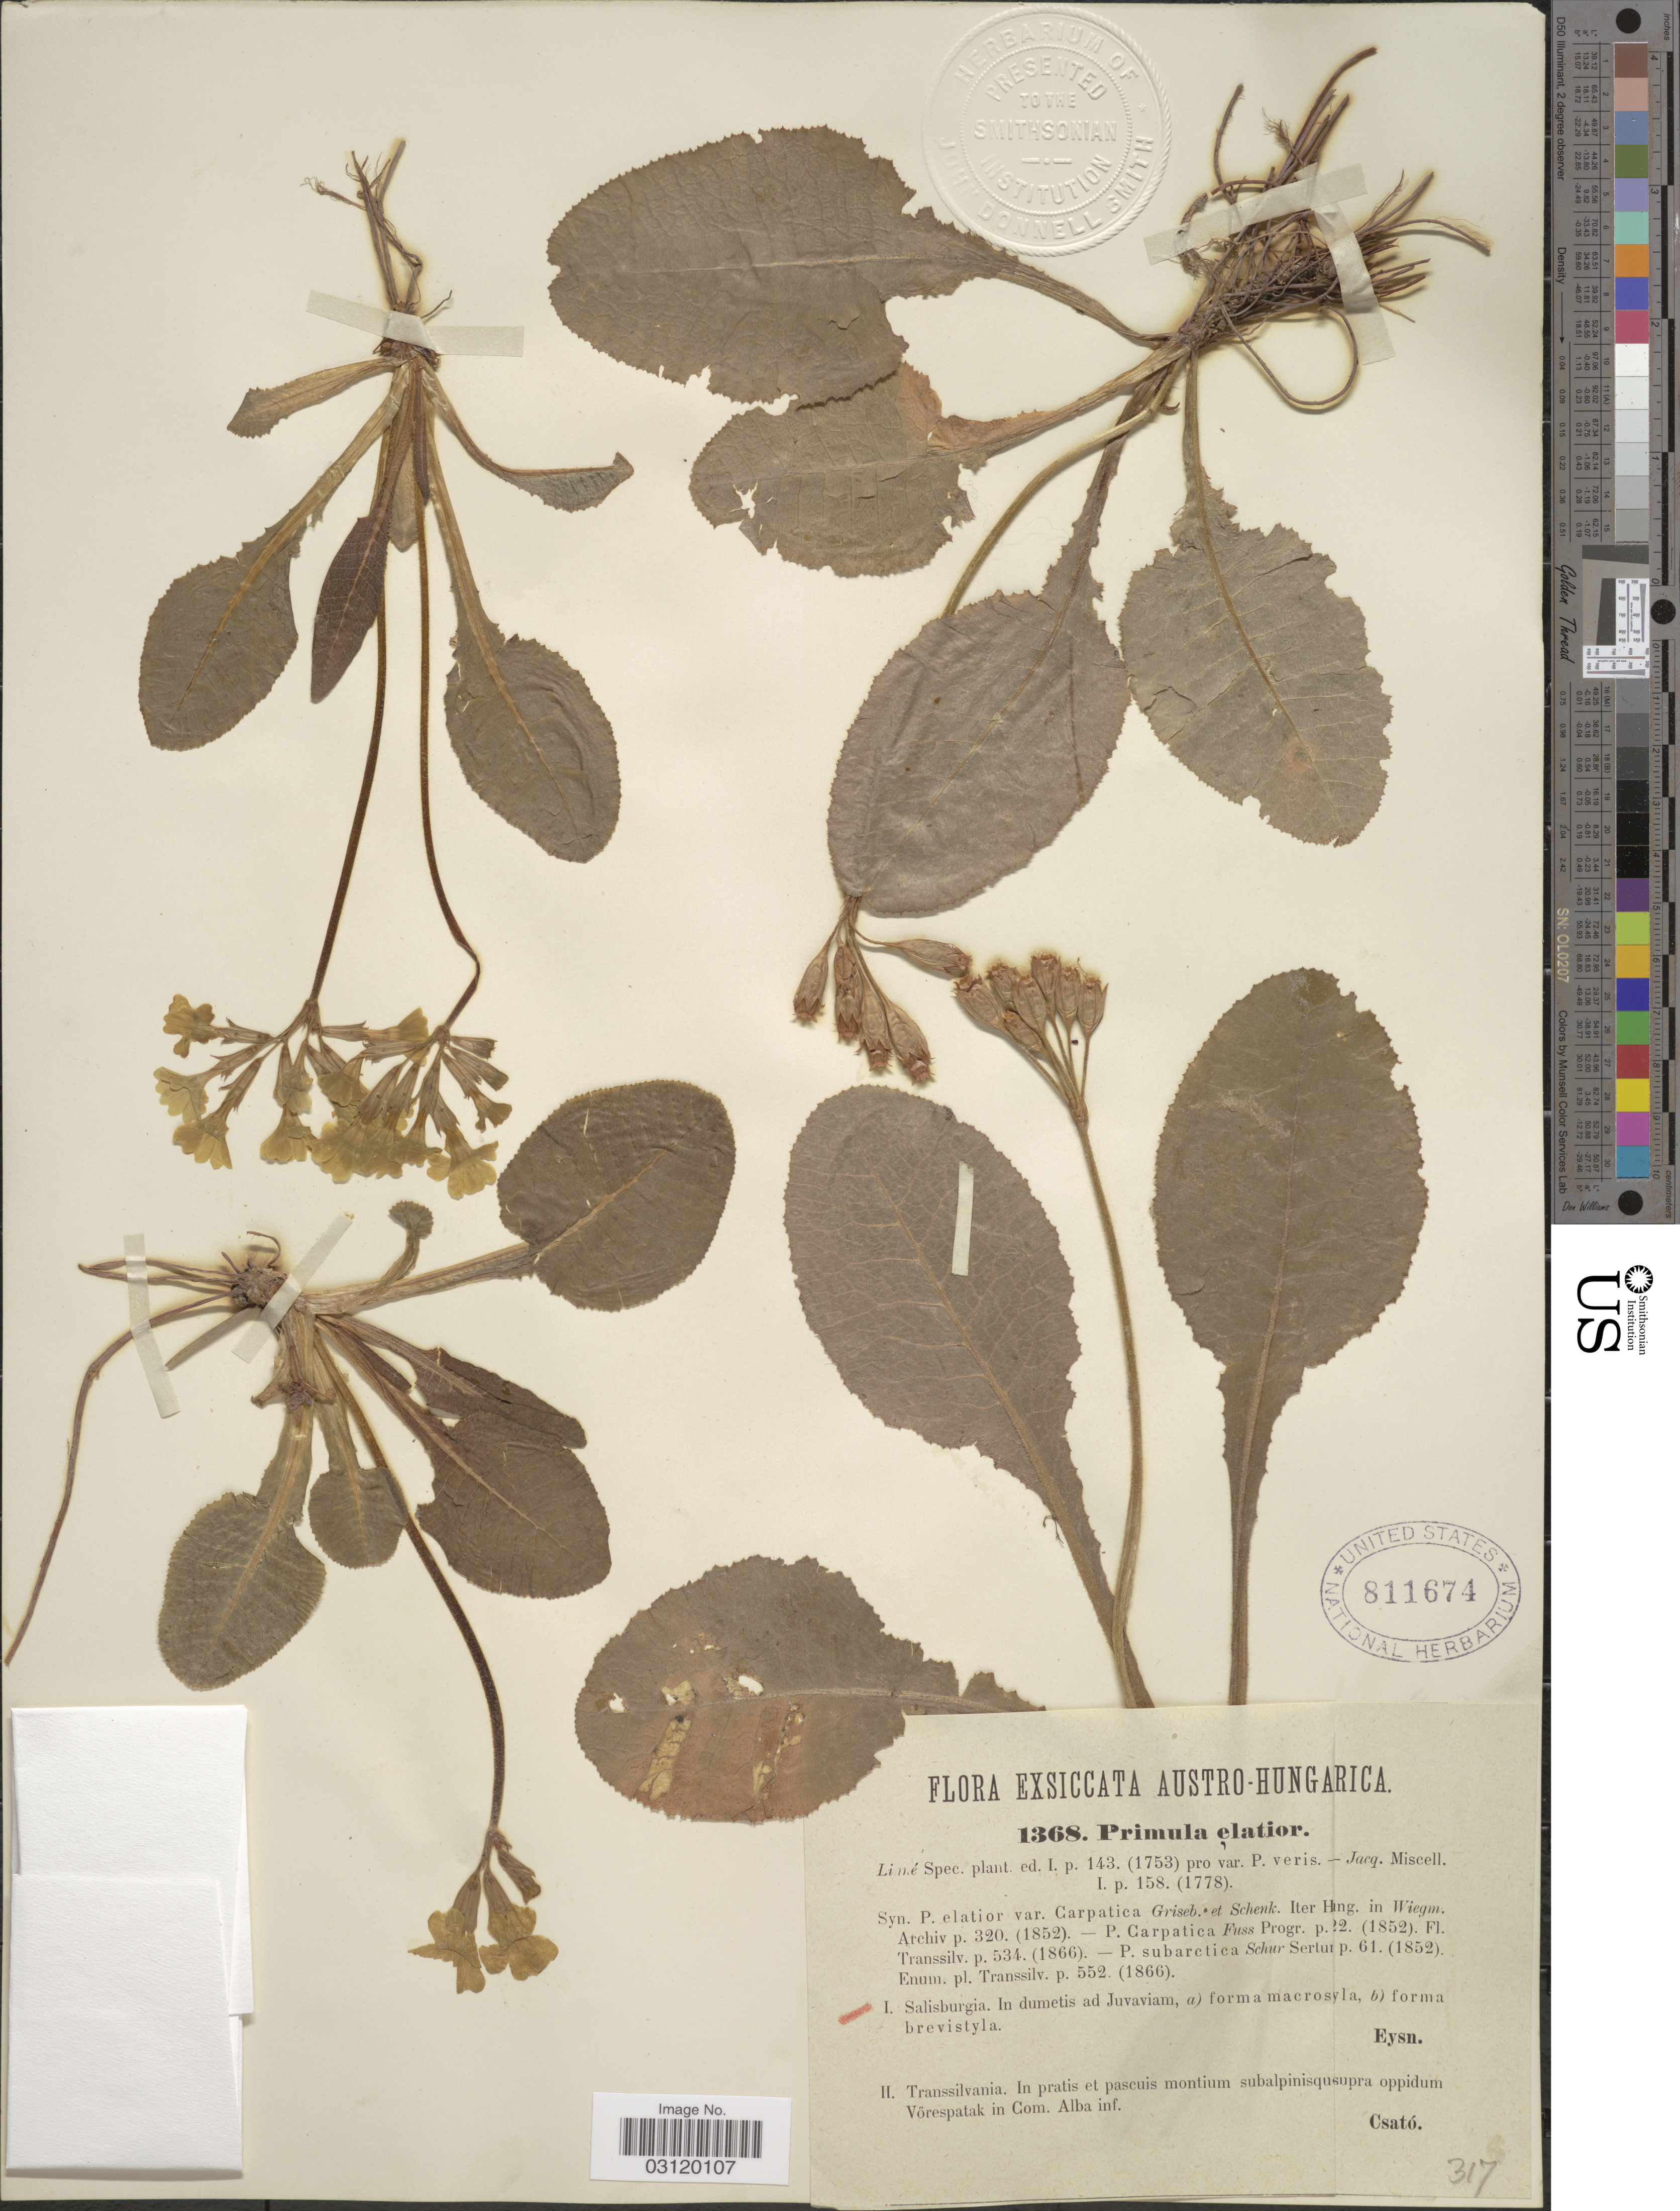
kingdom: Plantae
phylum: Tracheophyta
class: Magnoliopsida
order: Ericales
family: Primulaceae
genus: Primula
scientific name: Primula elatior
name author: (L.) Hill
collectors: -. Eysn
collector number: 1368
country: Austria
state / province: Salzburg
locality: Austro-Hungarica. Salisburgia. In dumetis ad Juvaviam.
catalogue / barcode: US 811674